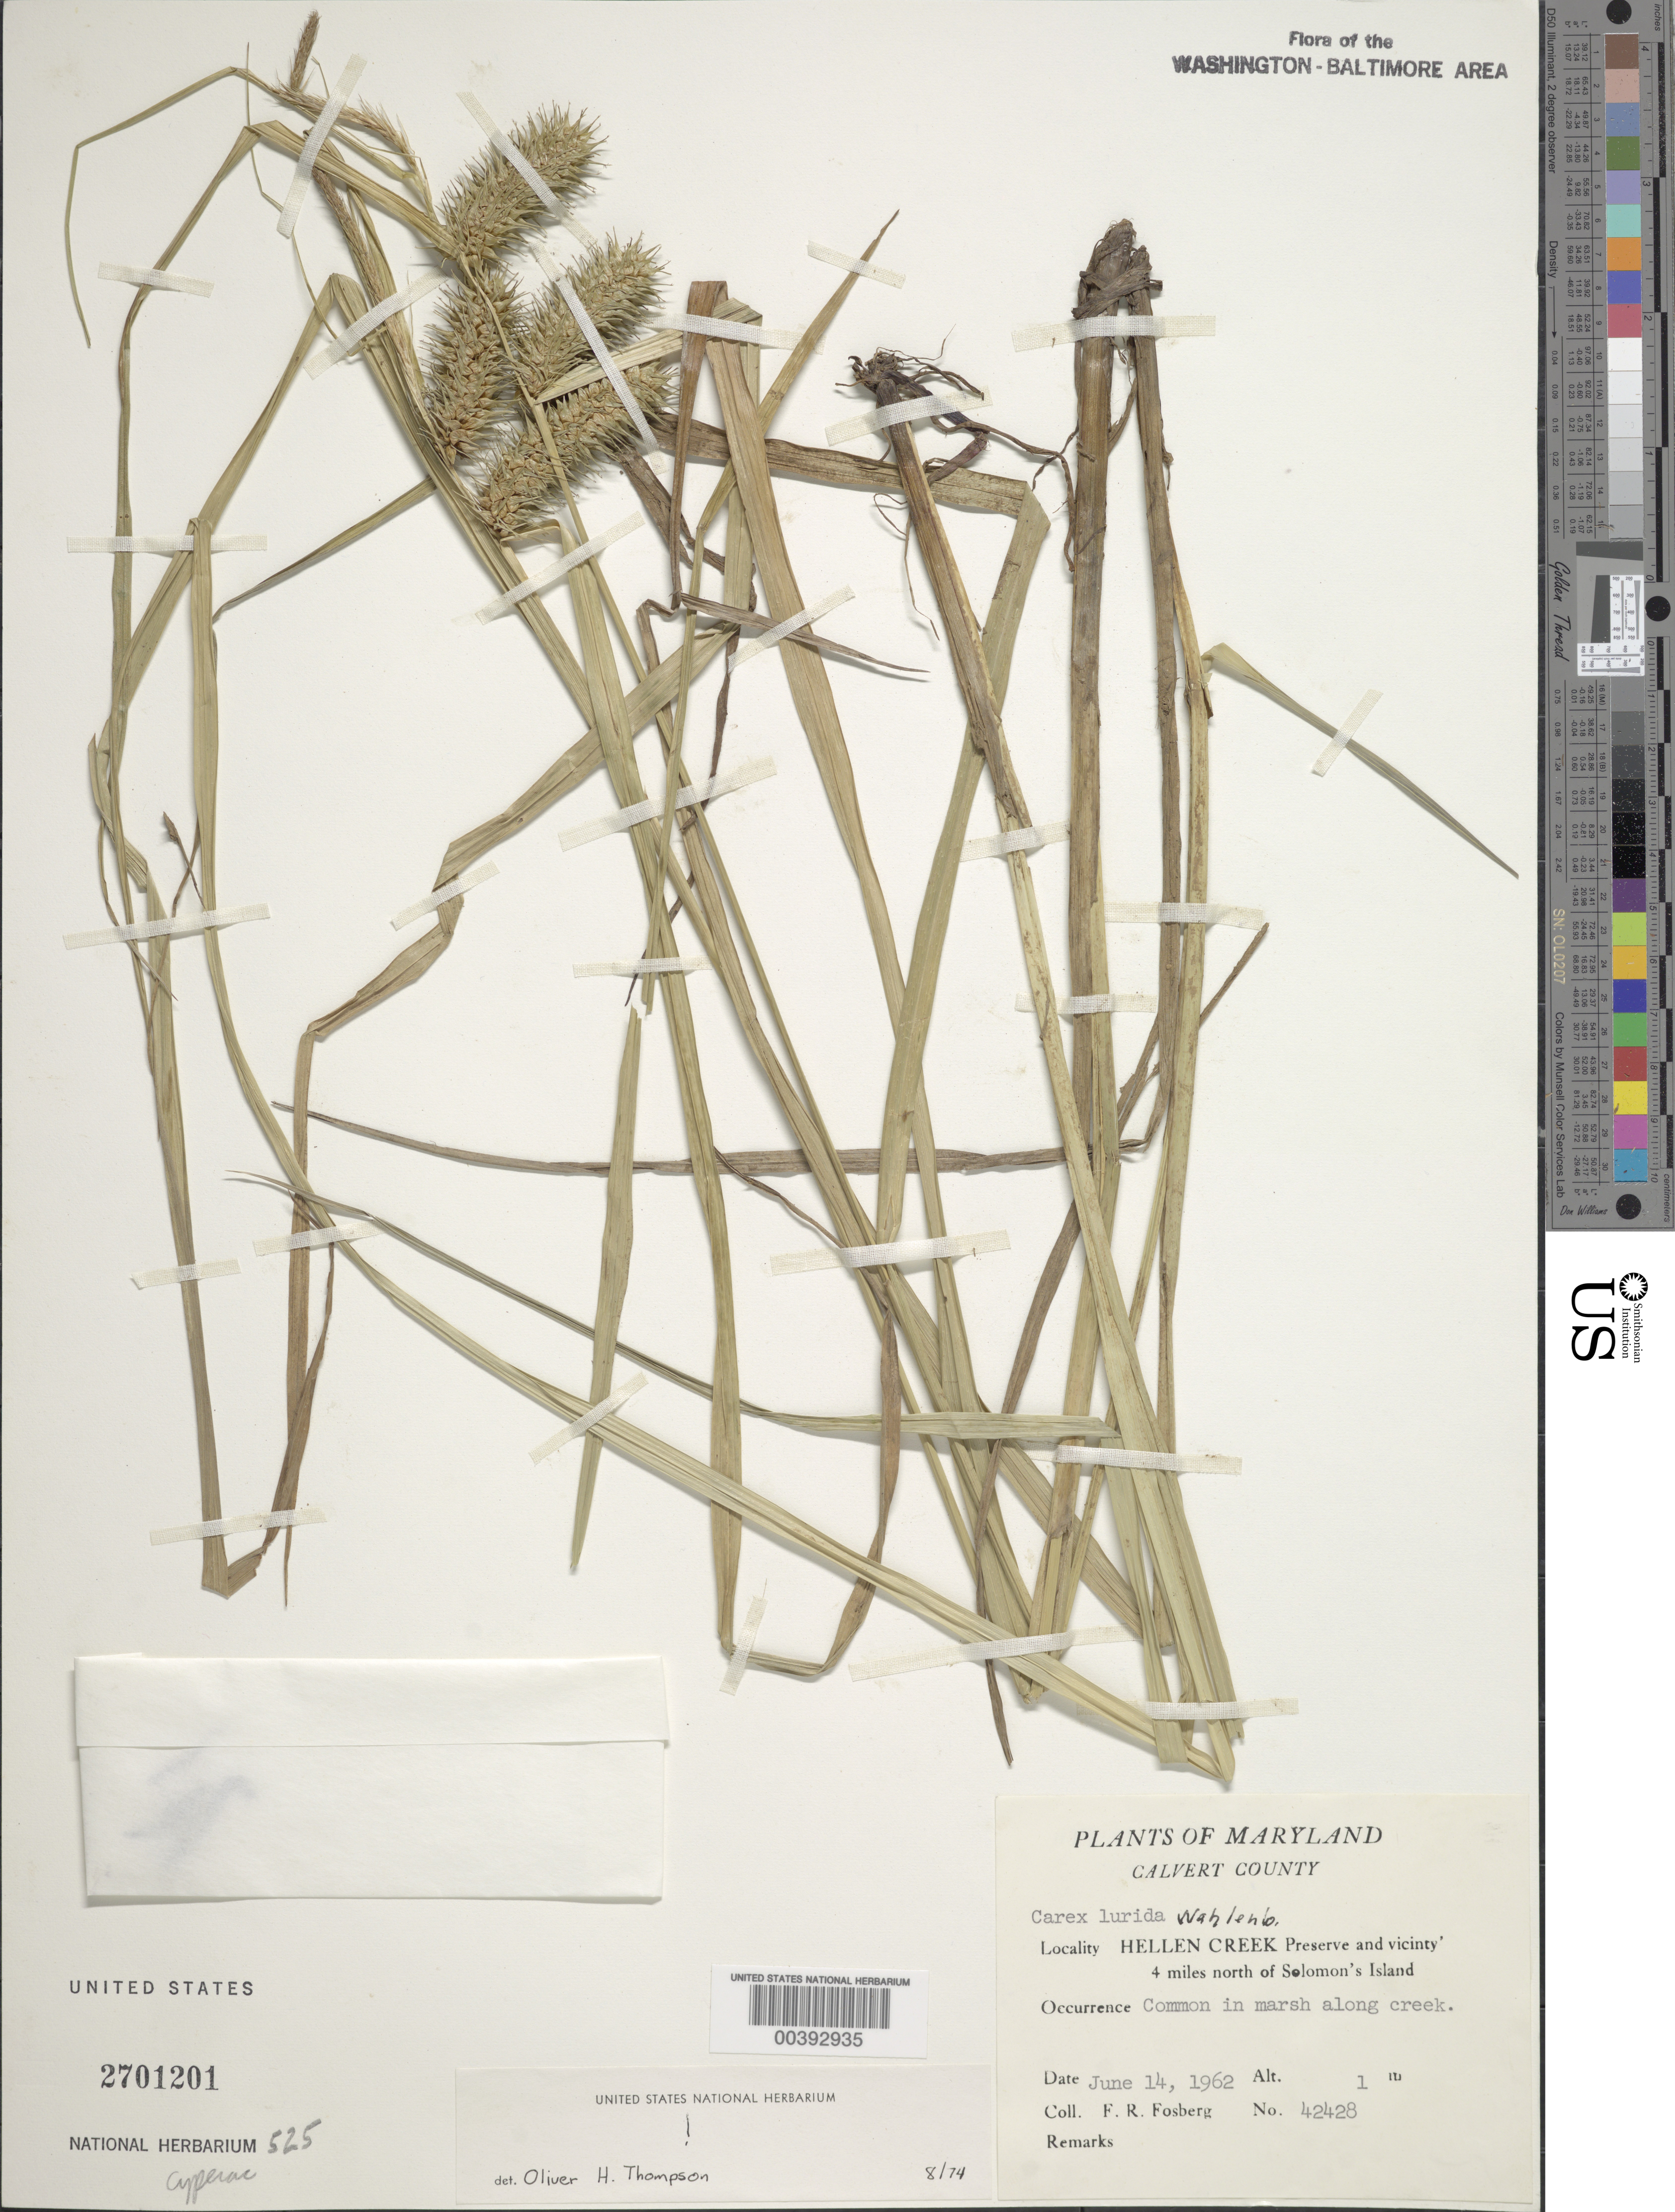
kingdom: Plantae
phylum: Tracheophyta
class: Liliopsida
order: Poales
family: Cyperaceae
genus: Carex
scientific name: Carex lurida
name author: Wahlenb.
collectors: F. R. Fosberg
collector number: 42428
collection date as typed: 14 Jun 1962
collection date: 1962-06-14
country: United States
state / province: Maryland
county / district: Calvert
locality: Hellen Creek, north of Solomons Island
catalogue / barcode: US 2701201